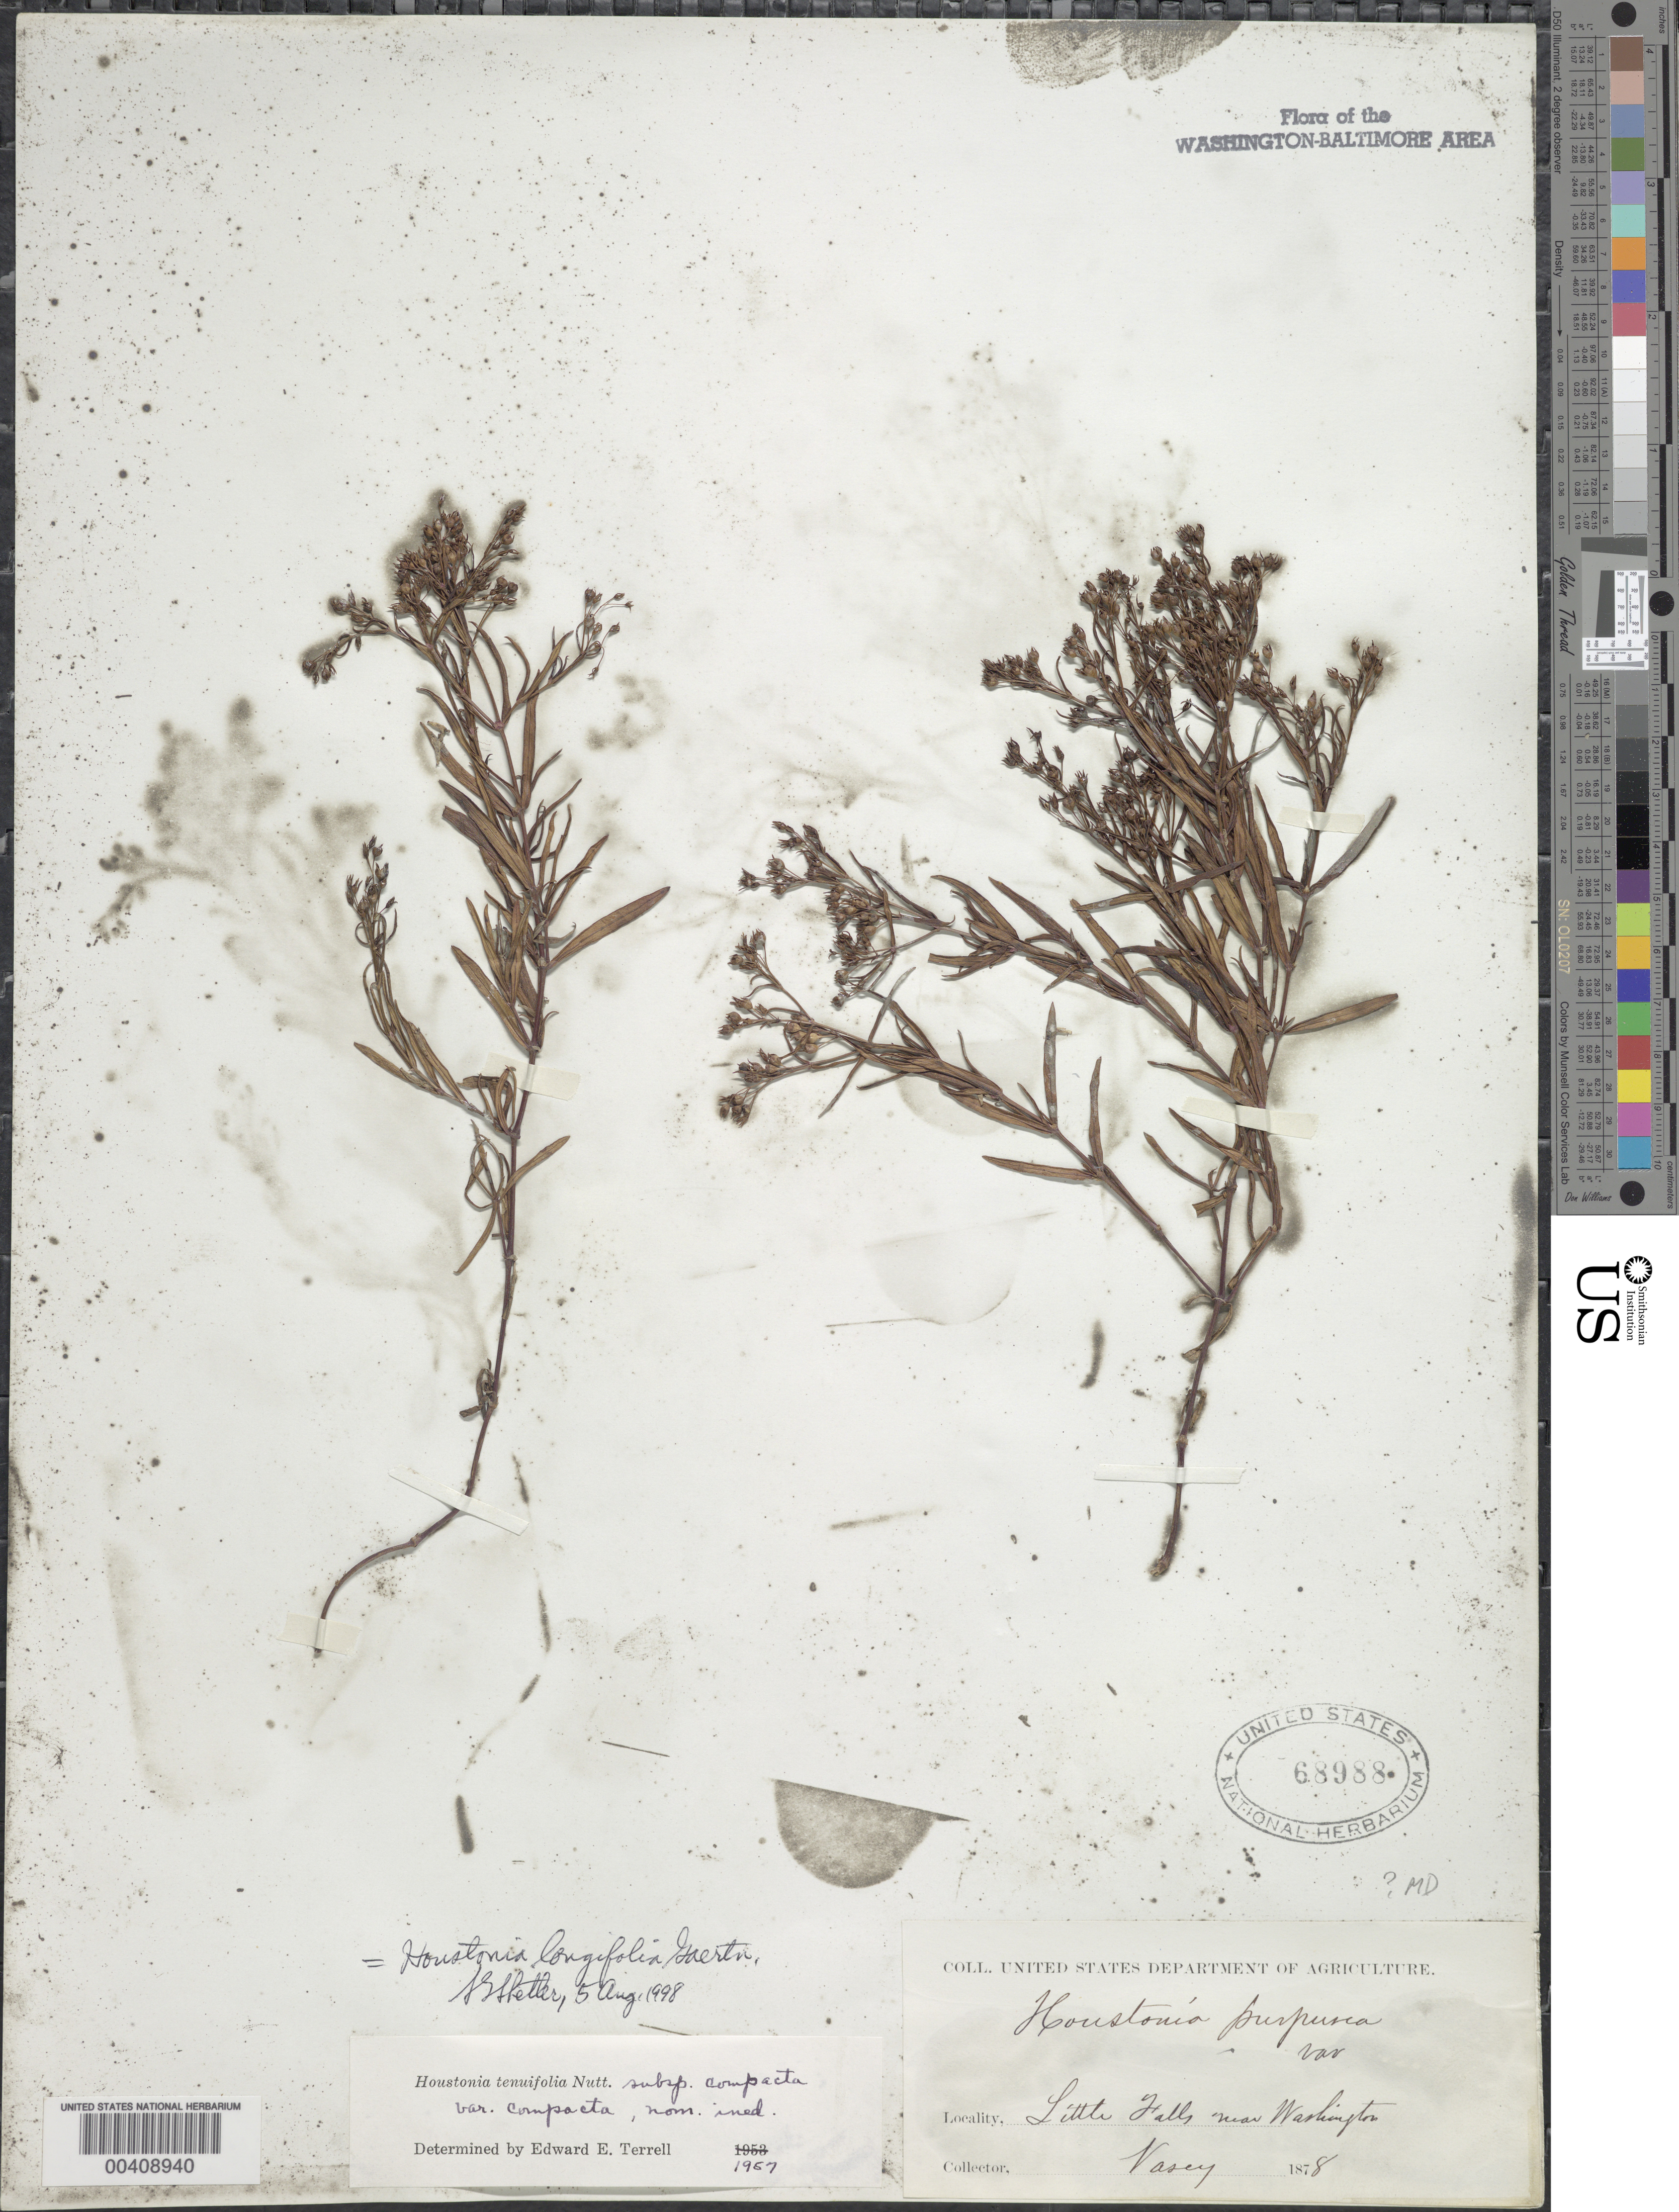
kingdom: Plantae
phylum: Tracheophyta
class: Magnoliopsida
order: Gentianales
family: Rubiaceae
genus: Houstonia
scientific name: Houstonia longifolia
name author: Gaertn.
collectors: G. Vasey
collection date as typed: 1878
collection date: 1878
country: United States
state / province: Maryland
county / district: Montgomery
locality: Little Falls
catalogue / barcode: US 68988